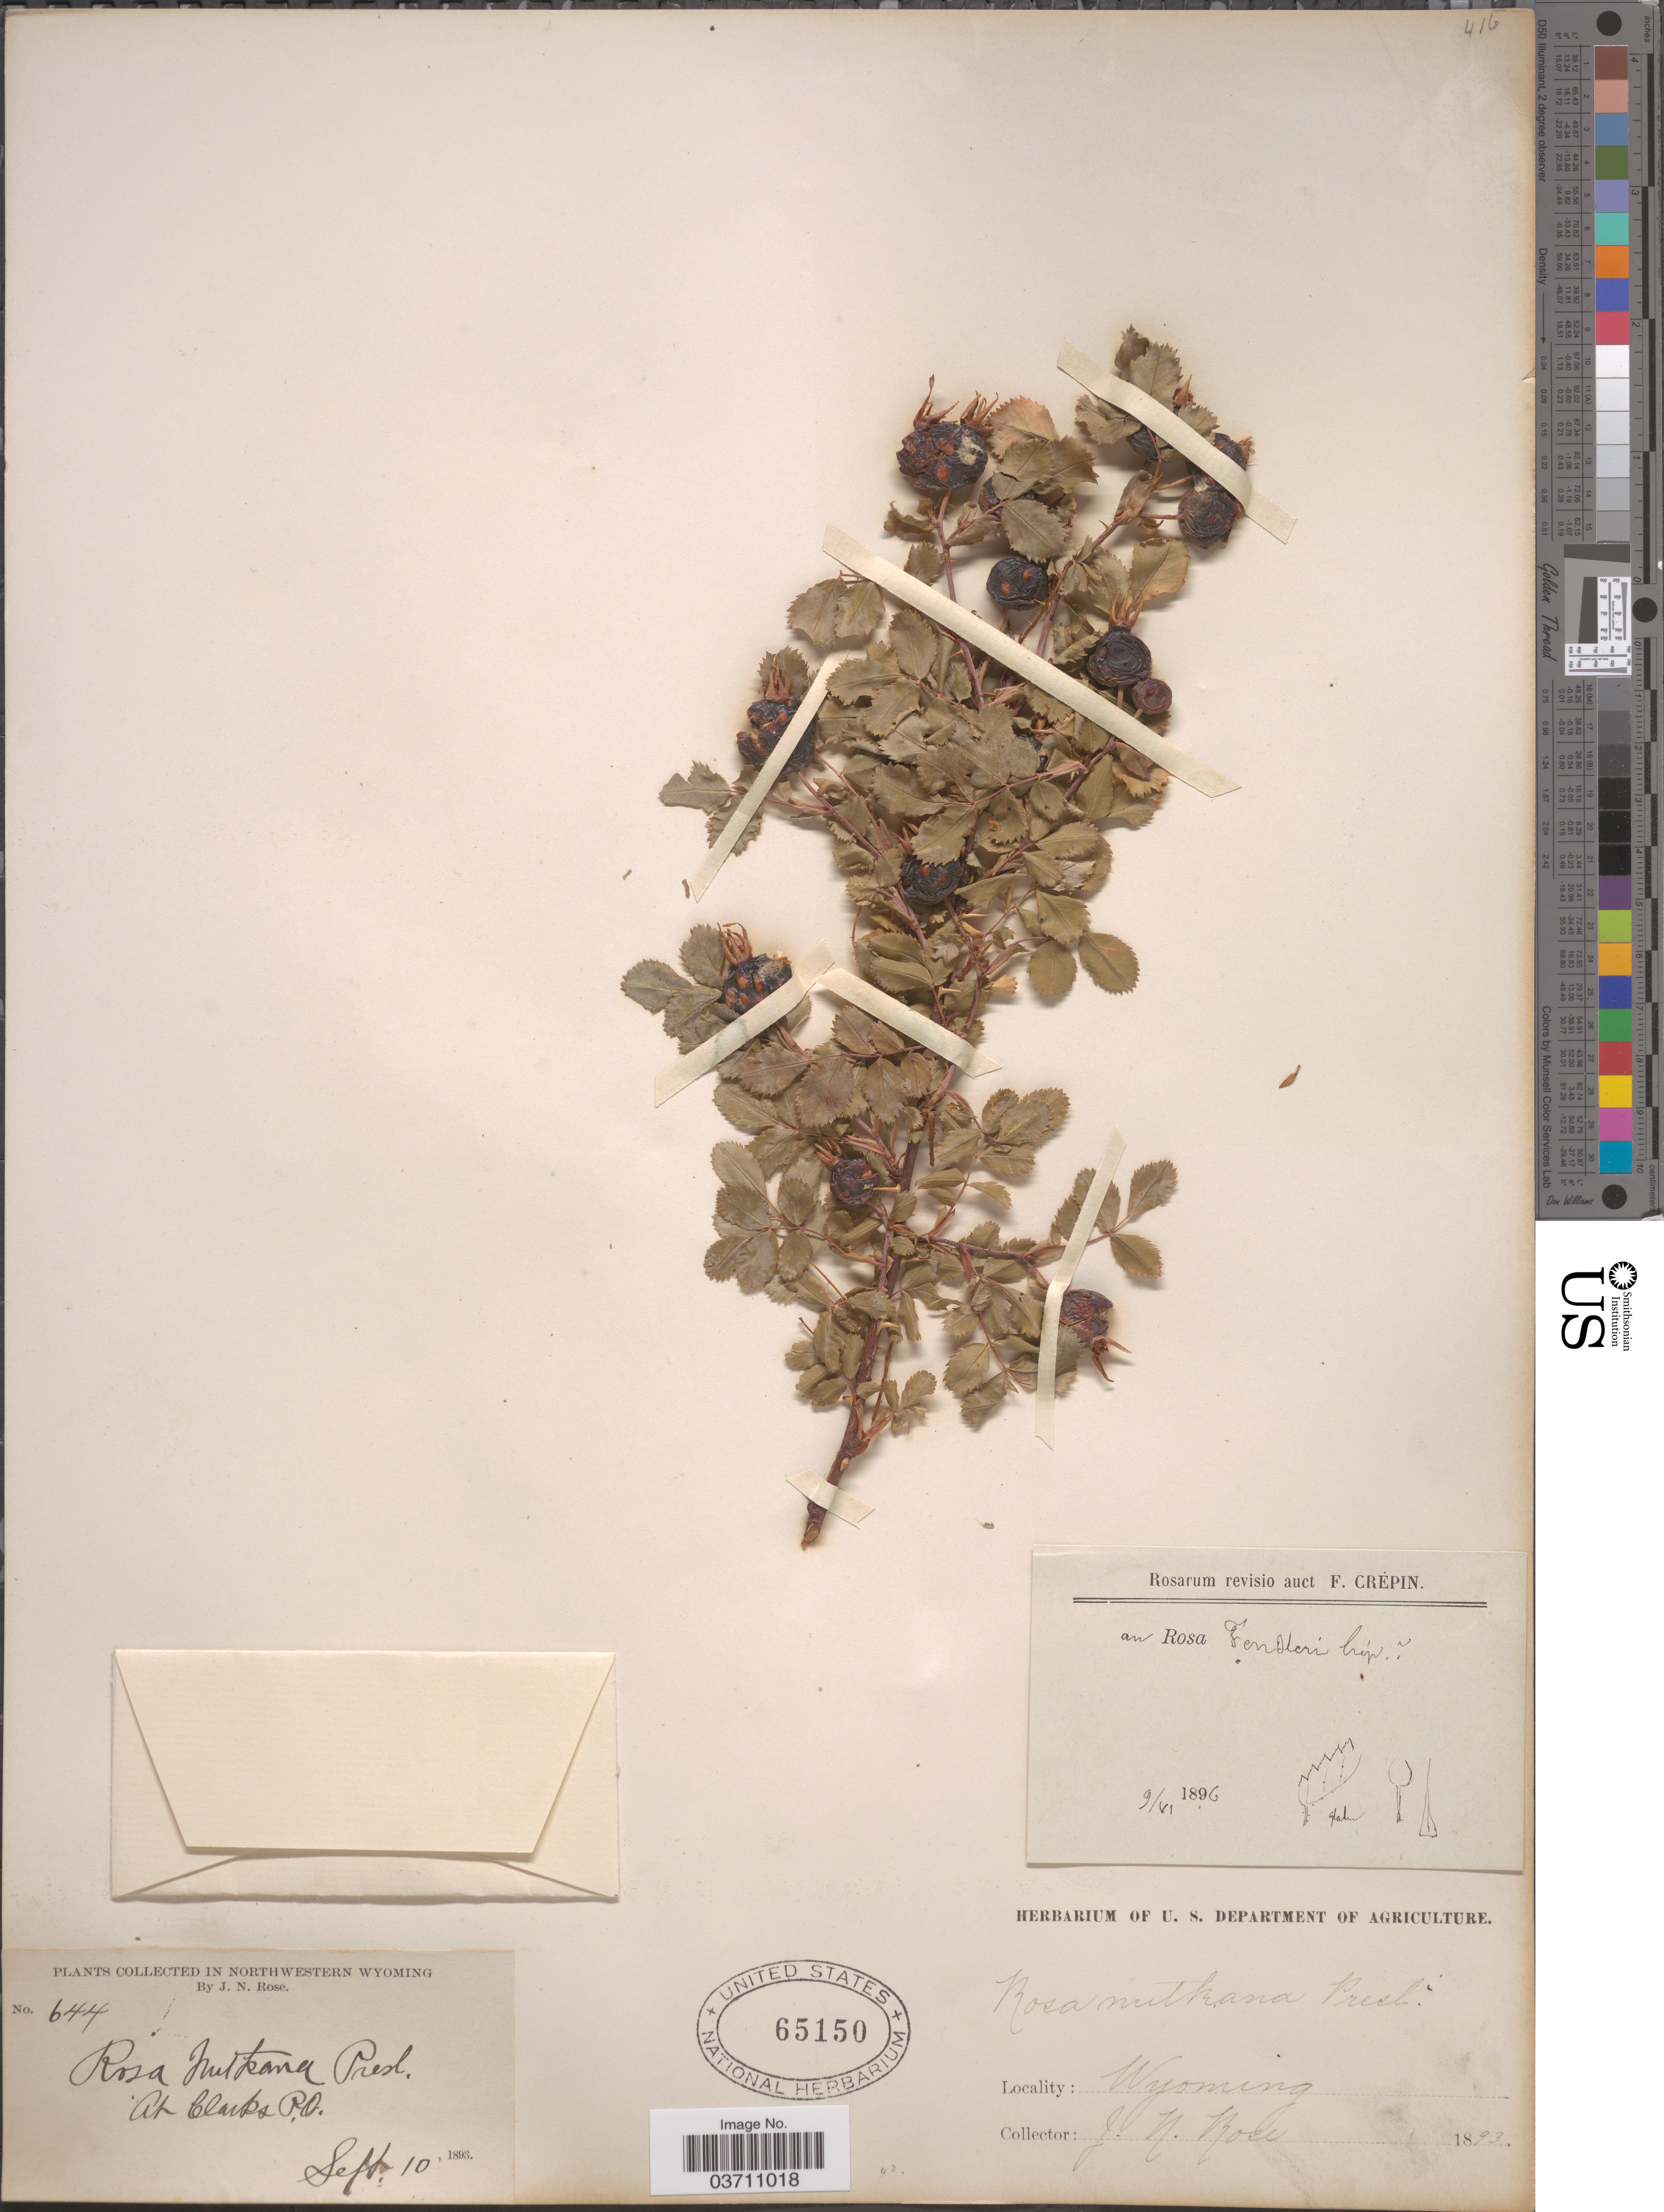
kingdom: Plantae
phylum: Tracheophyta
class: Magnoliopsida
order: Rosales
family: Rosaceae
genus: Rosa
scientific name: Rosa fendleri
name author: Crép.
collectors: J. N. Rose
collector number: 644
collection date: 1893-09-10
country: United States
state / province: Wyoming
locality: In Northwestern Wyoming. At Clarks P.O.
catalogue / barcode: US 65150